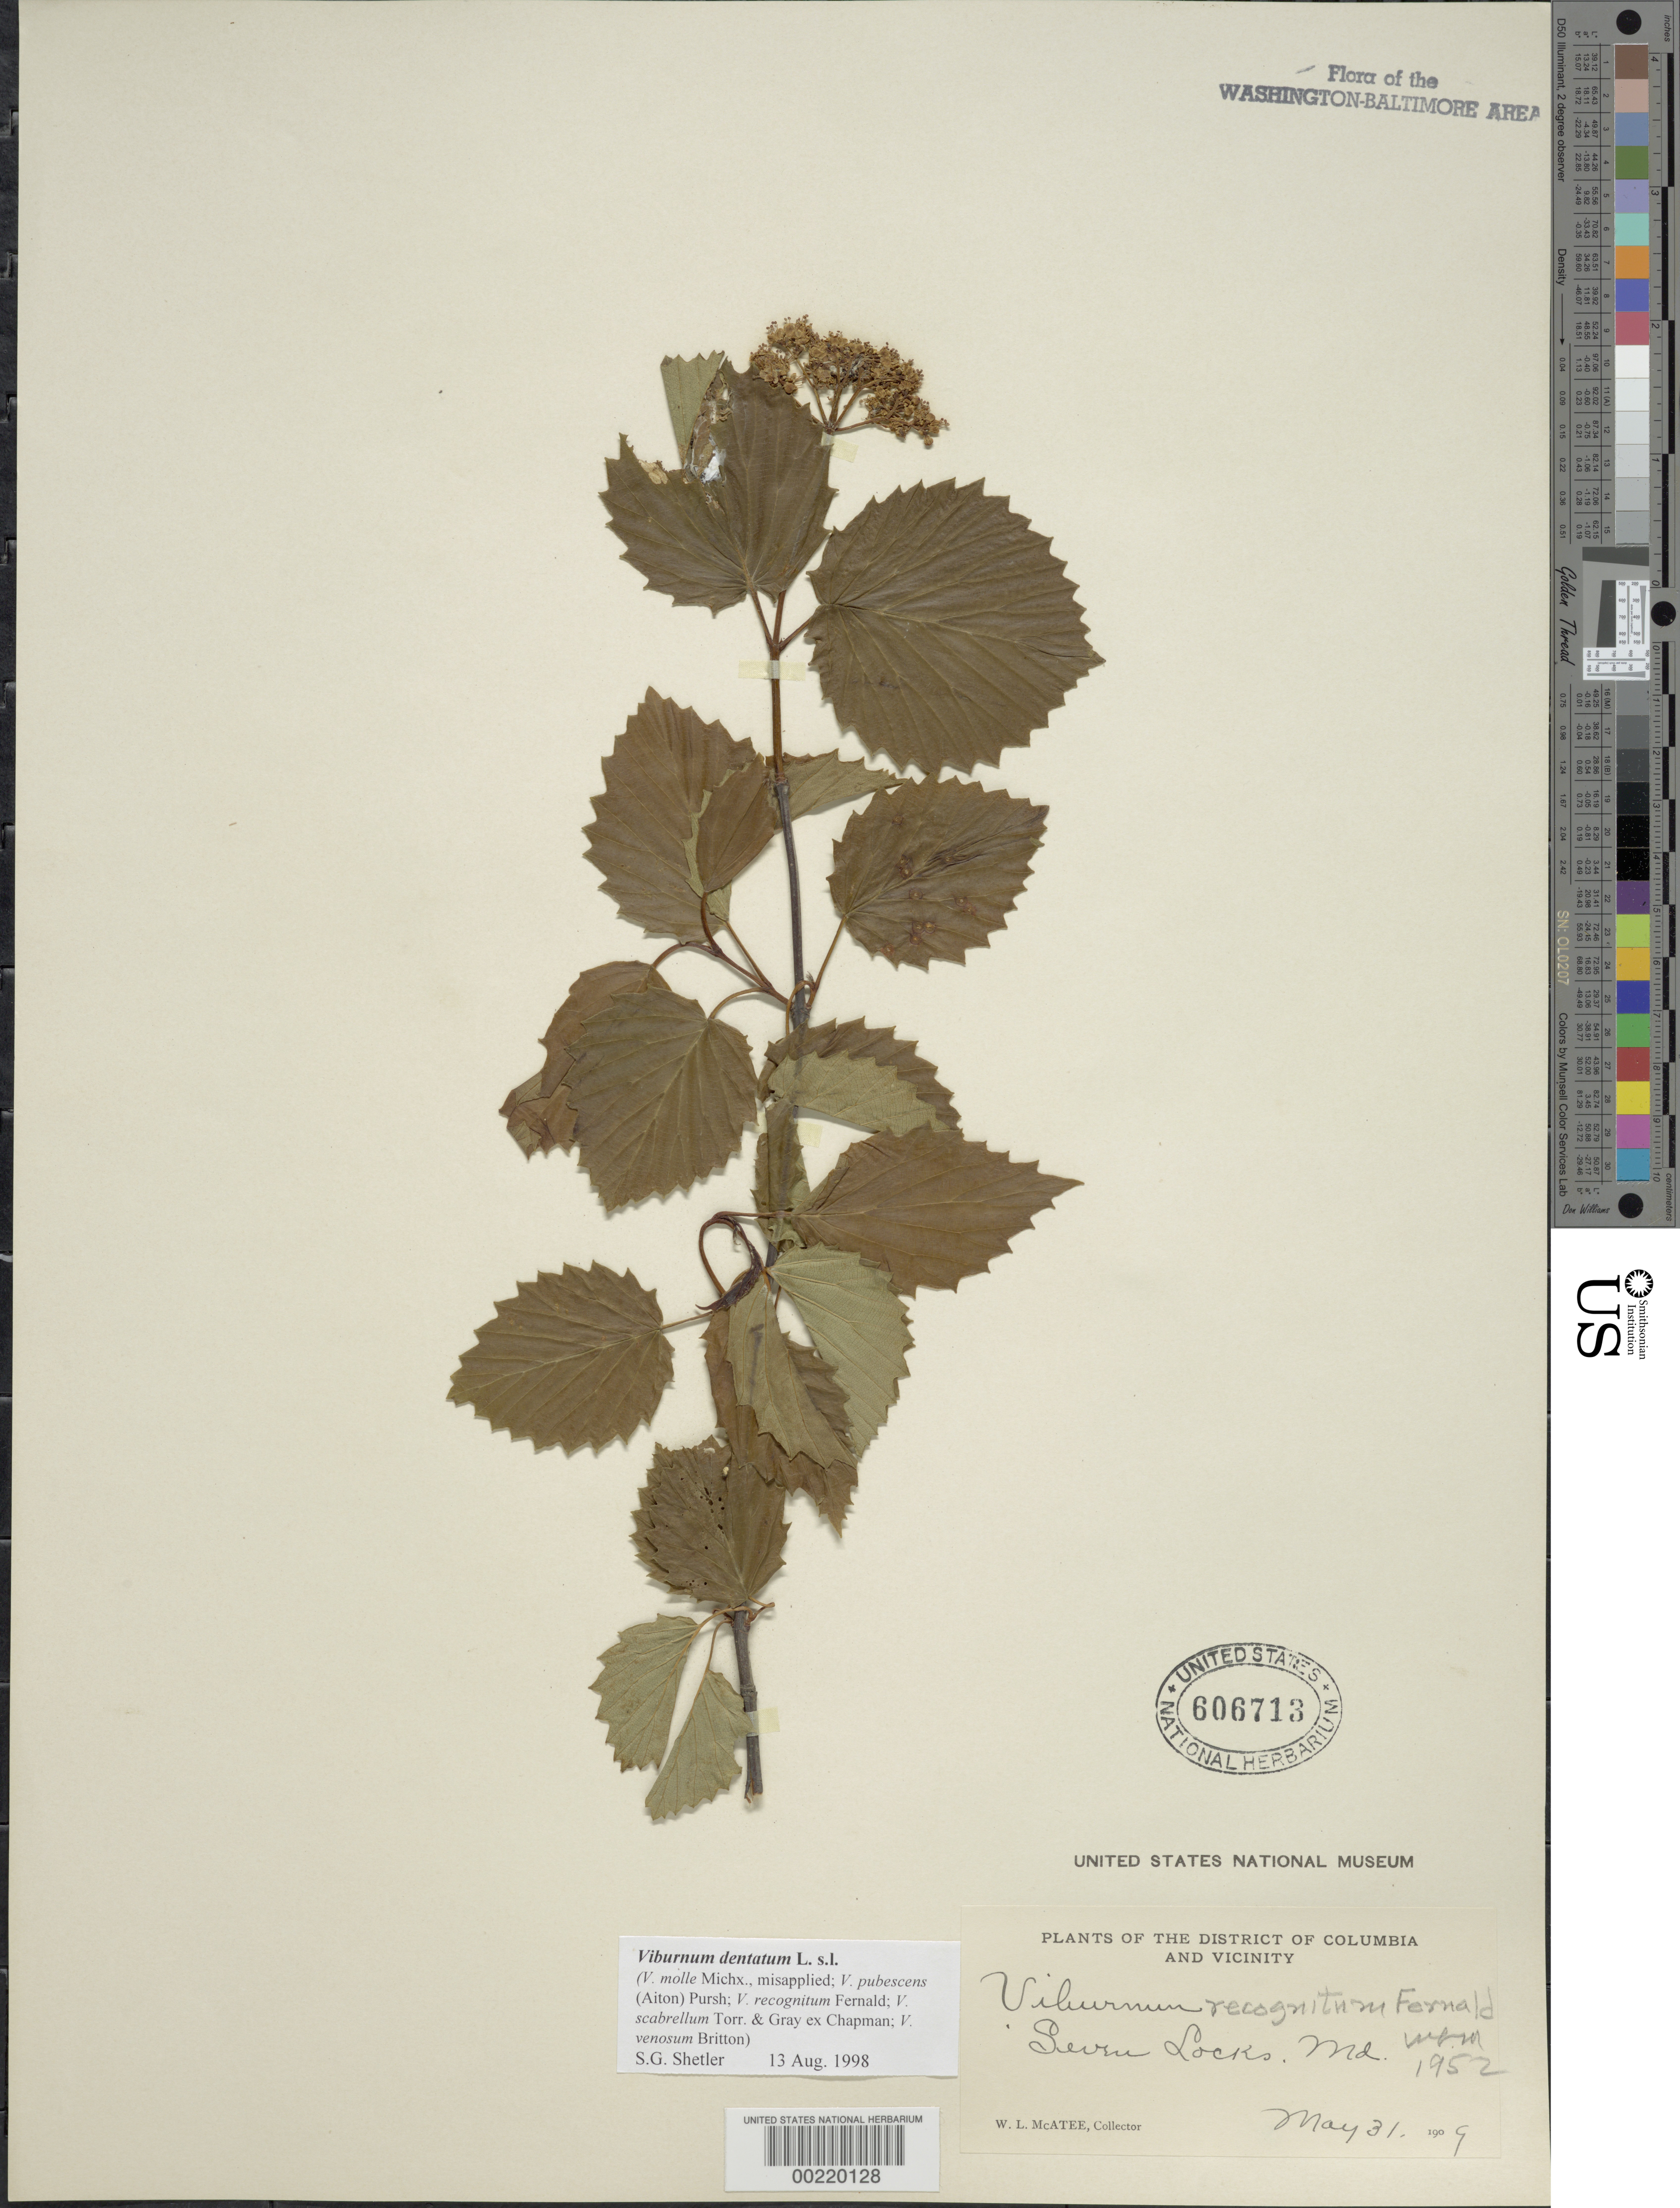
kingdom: Plantae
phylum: Tracheophyta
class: Magnoliopsida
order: Dipsacales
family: Viburnaceae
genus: Viburnum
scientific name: Viburnum dentatum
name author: L.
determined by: McAtee, W. L.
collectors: W. McAtee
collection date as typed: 31 May 1909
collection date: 1909-05-31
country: United States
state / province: Maryland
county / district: Montgomery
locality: Seven Locks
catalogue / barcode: US 606713